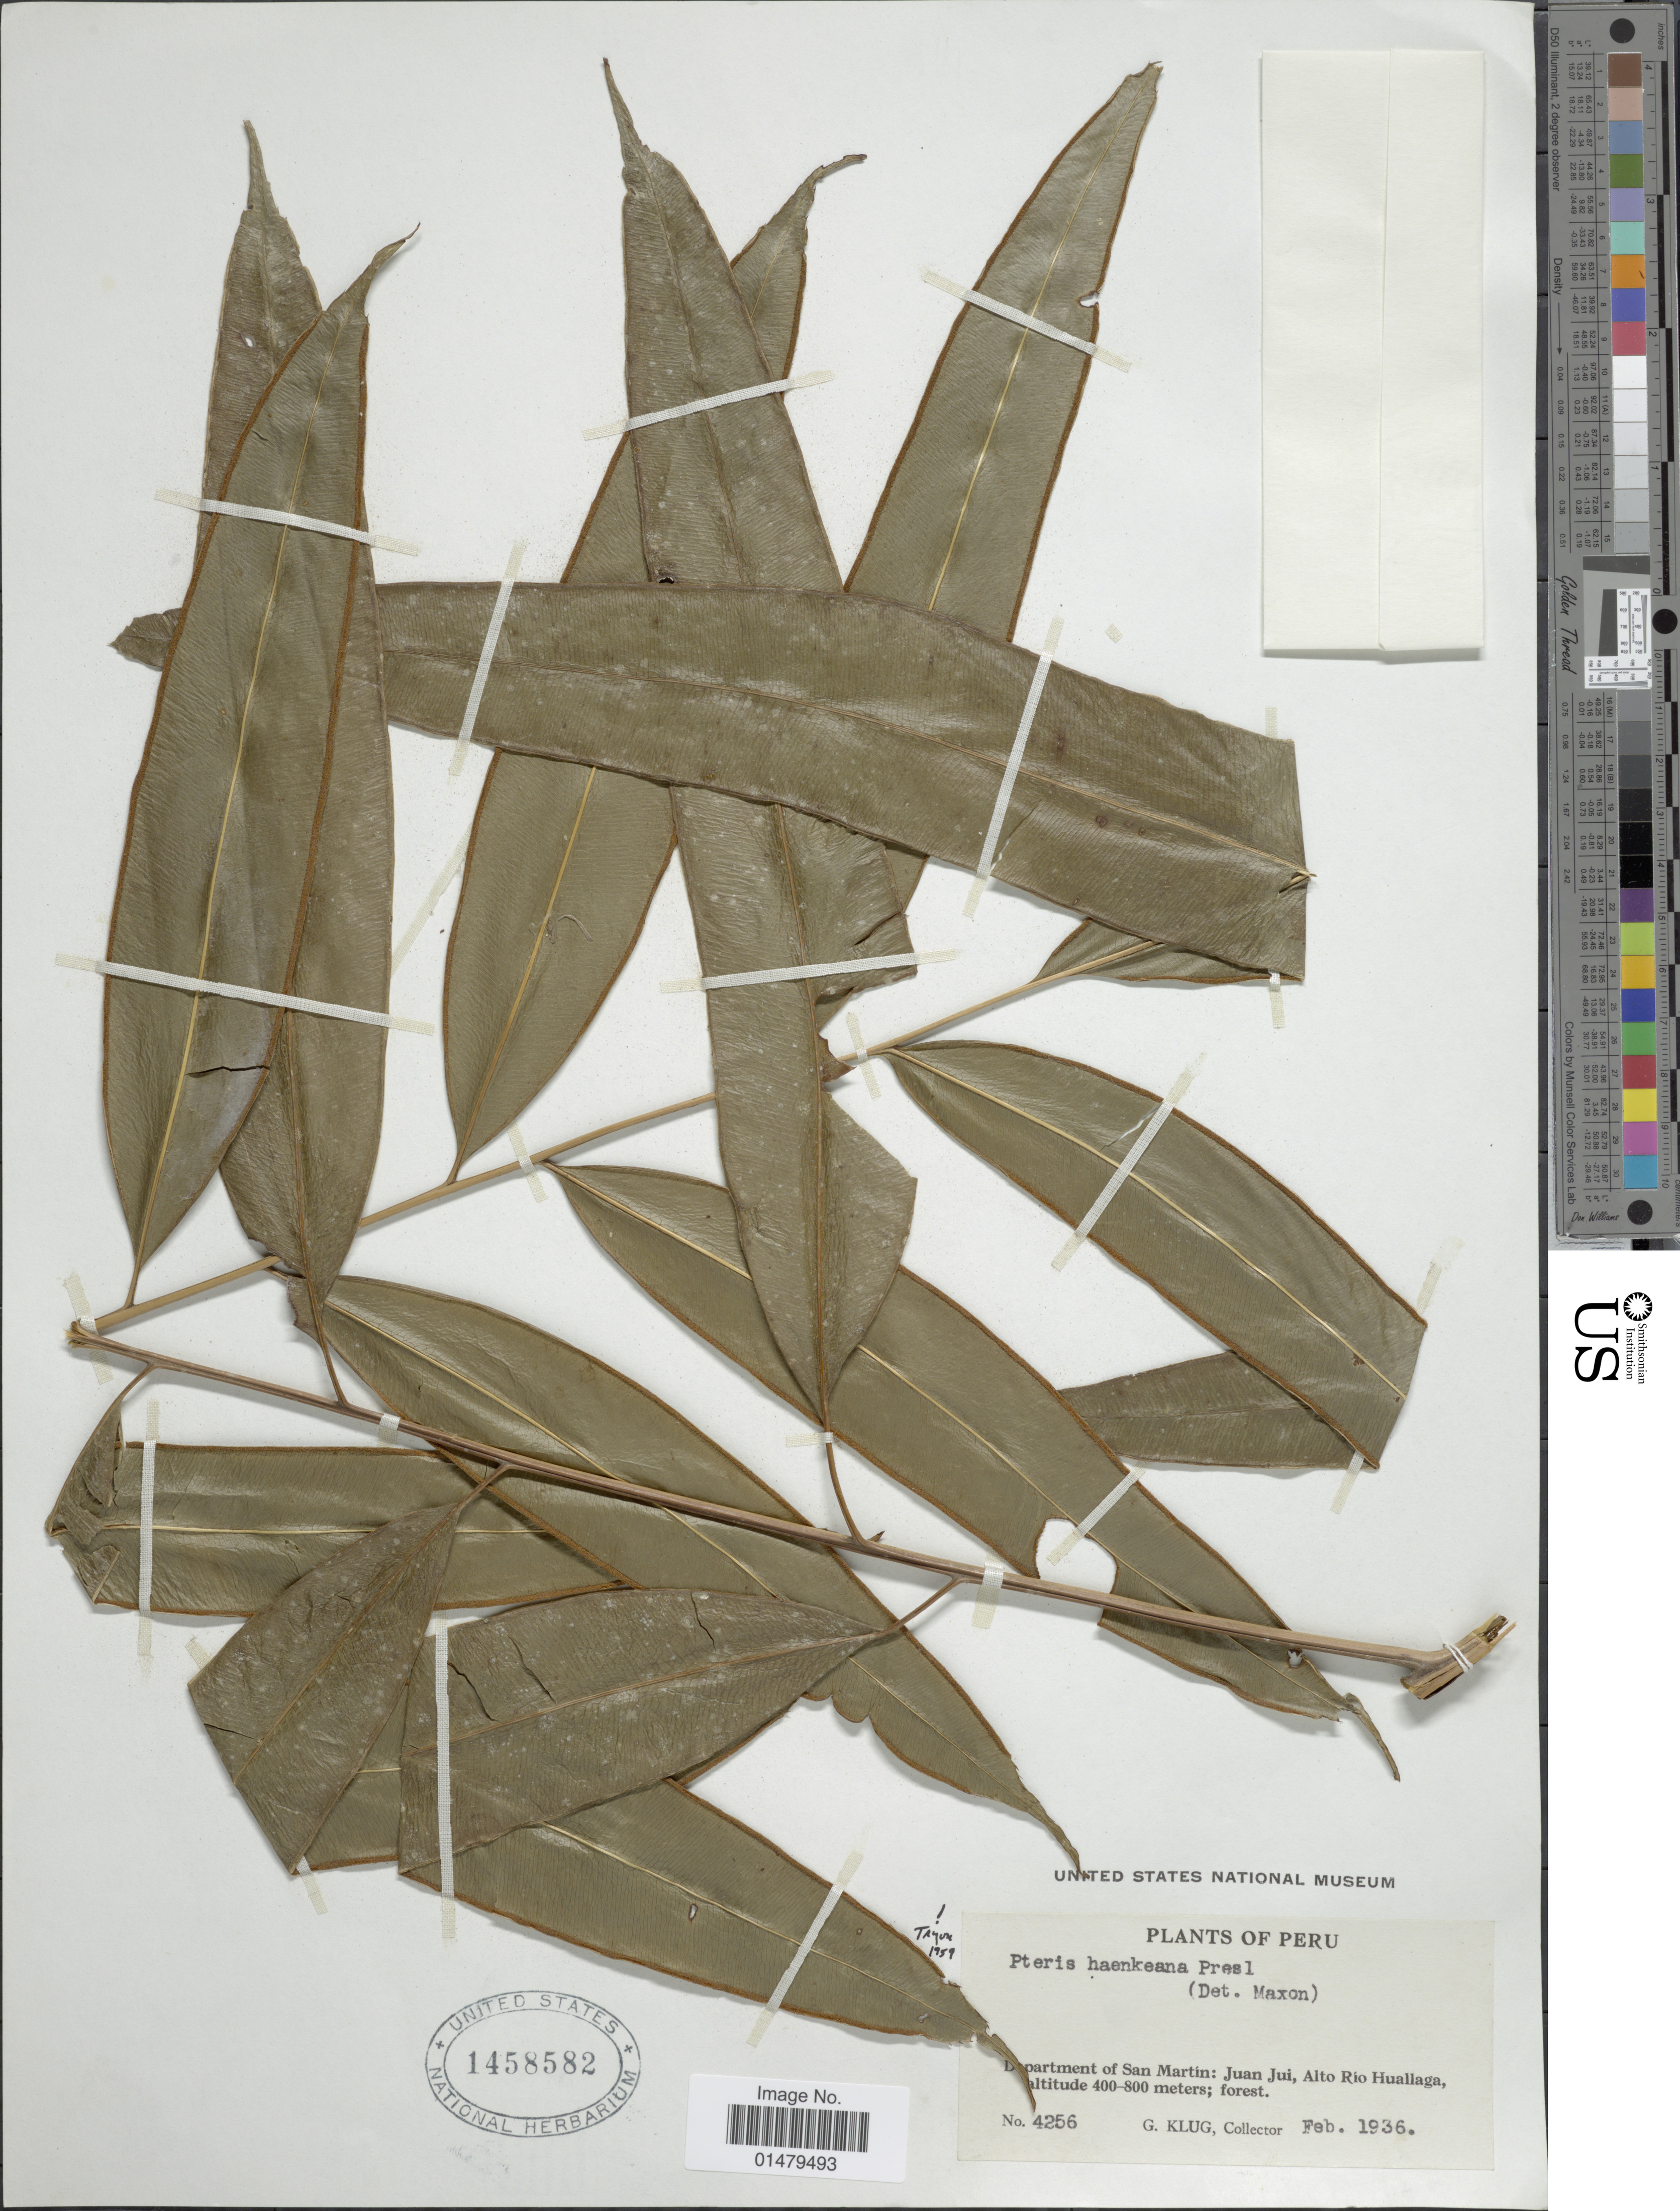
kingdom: Plantae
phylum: Tracheophyta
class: Polypodiopsida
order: Polypodiales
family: Pteridaceae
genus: Pteris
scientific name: Pteris haenkeana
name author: C. Presl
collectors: G. Klug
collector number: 4256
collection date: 1936-02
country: Peru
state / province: San Martín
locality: Department of San Martin: Juan Jui, Alto Rio Huallaga.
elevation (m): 400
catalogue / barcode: US 1458582